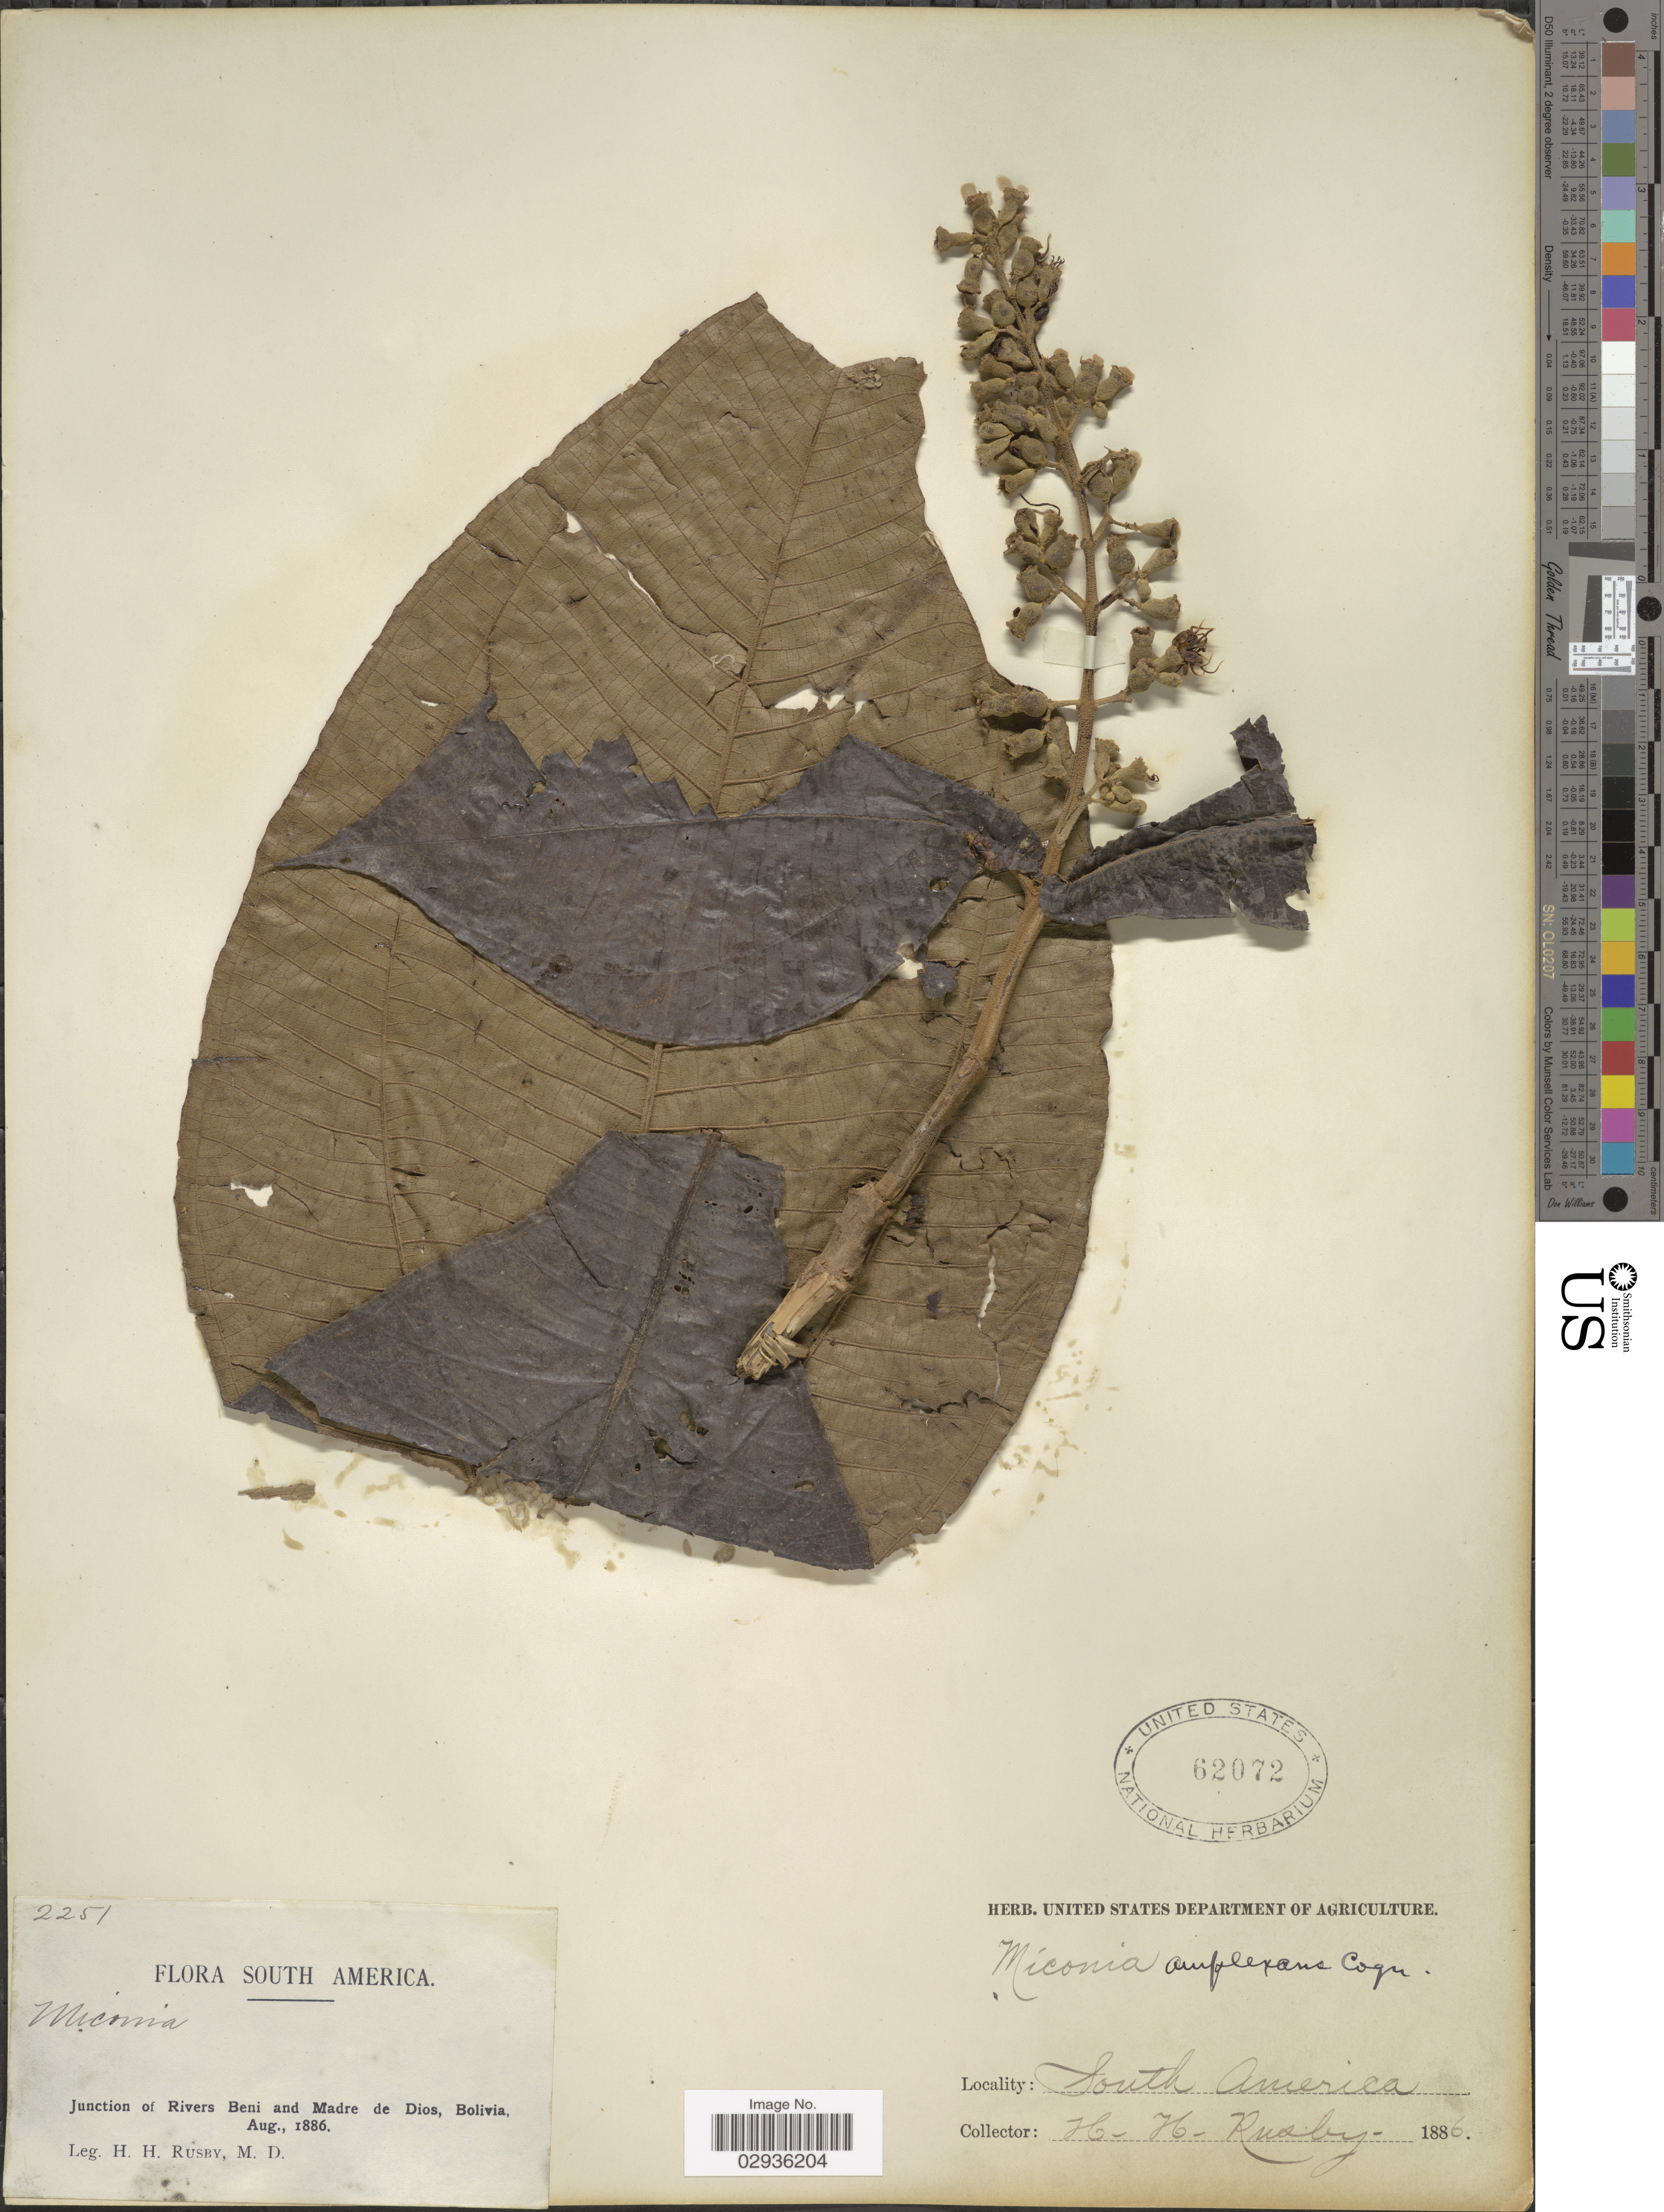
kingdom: Plantae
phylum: Tracheophyta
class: Magnoliopsida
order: Myrtales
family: Melastomataceae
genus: Miconia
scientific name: Miconia amplexans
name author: (Crueg.) Cogn.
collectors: H. H. Rusby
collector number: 2251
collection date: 1886-08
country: Bolivia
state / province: Beni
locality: Junction of Rivers Beni and Madre de Dios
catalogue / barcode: US 62072